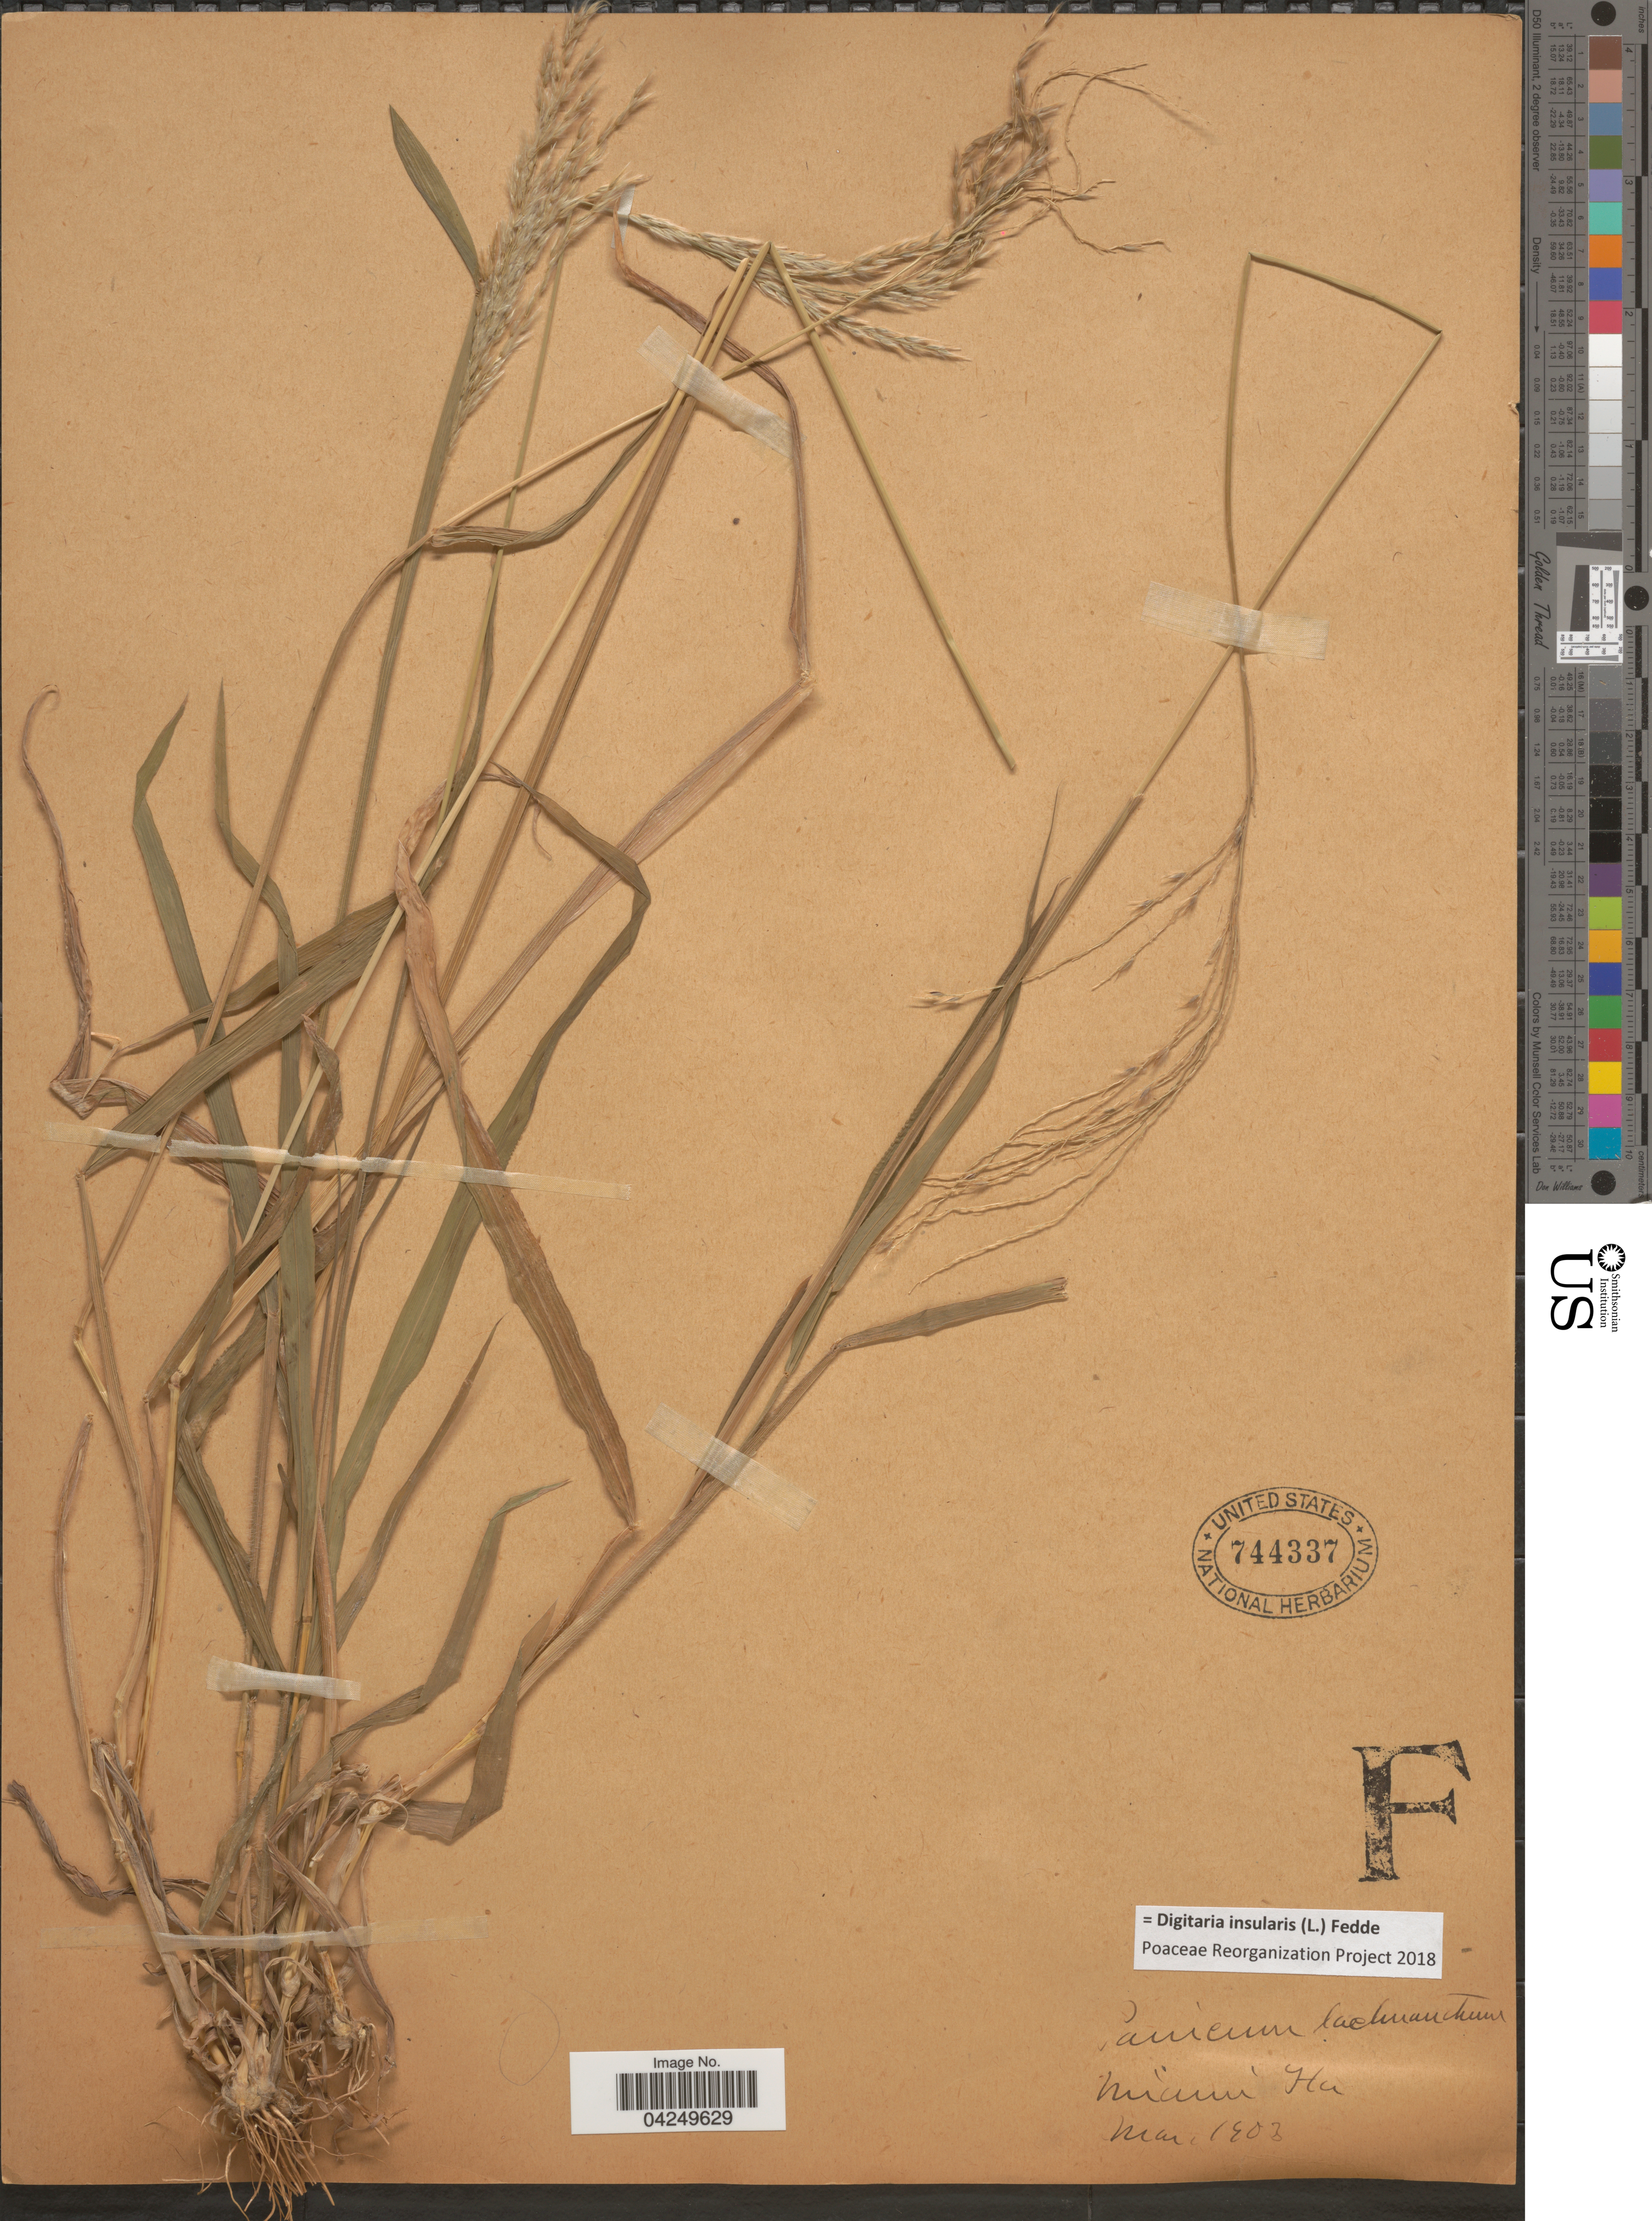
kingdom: Plantae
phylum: Tracheophyta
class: Liliopsida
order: Poales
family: Poaceae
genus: Digitaria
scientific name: Digitaria insularis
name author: (L.) Fedde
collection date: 1903-03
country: United States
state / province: Florida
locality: Miami.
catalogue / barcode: US 744337